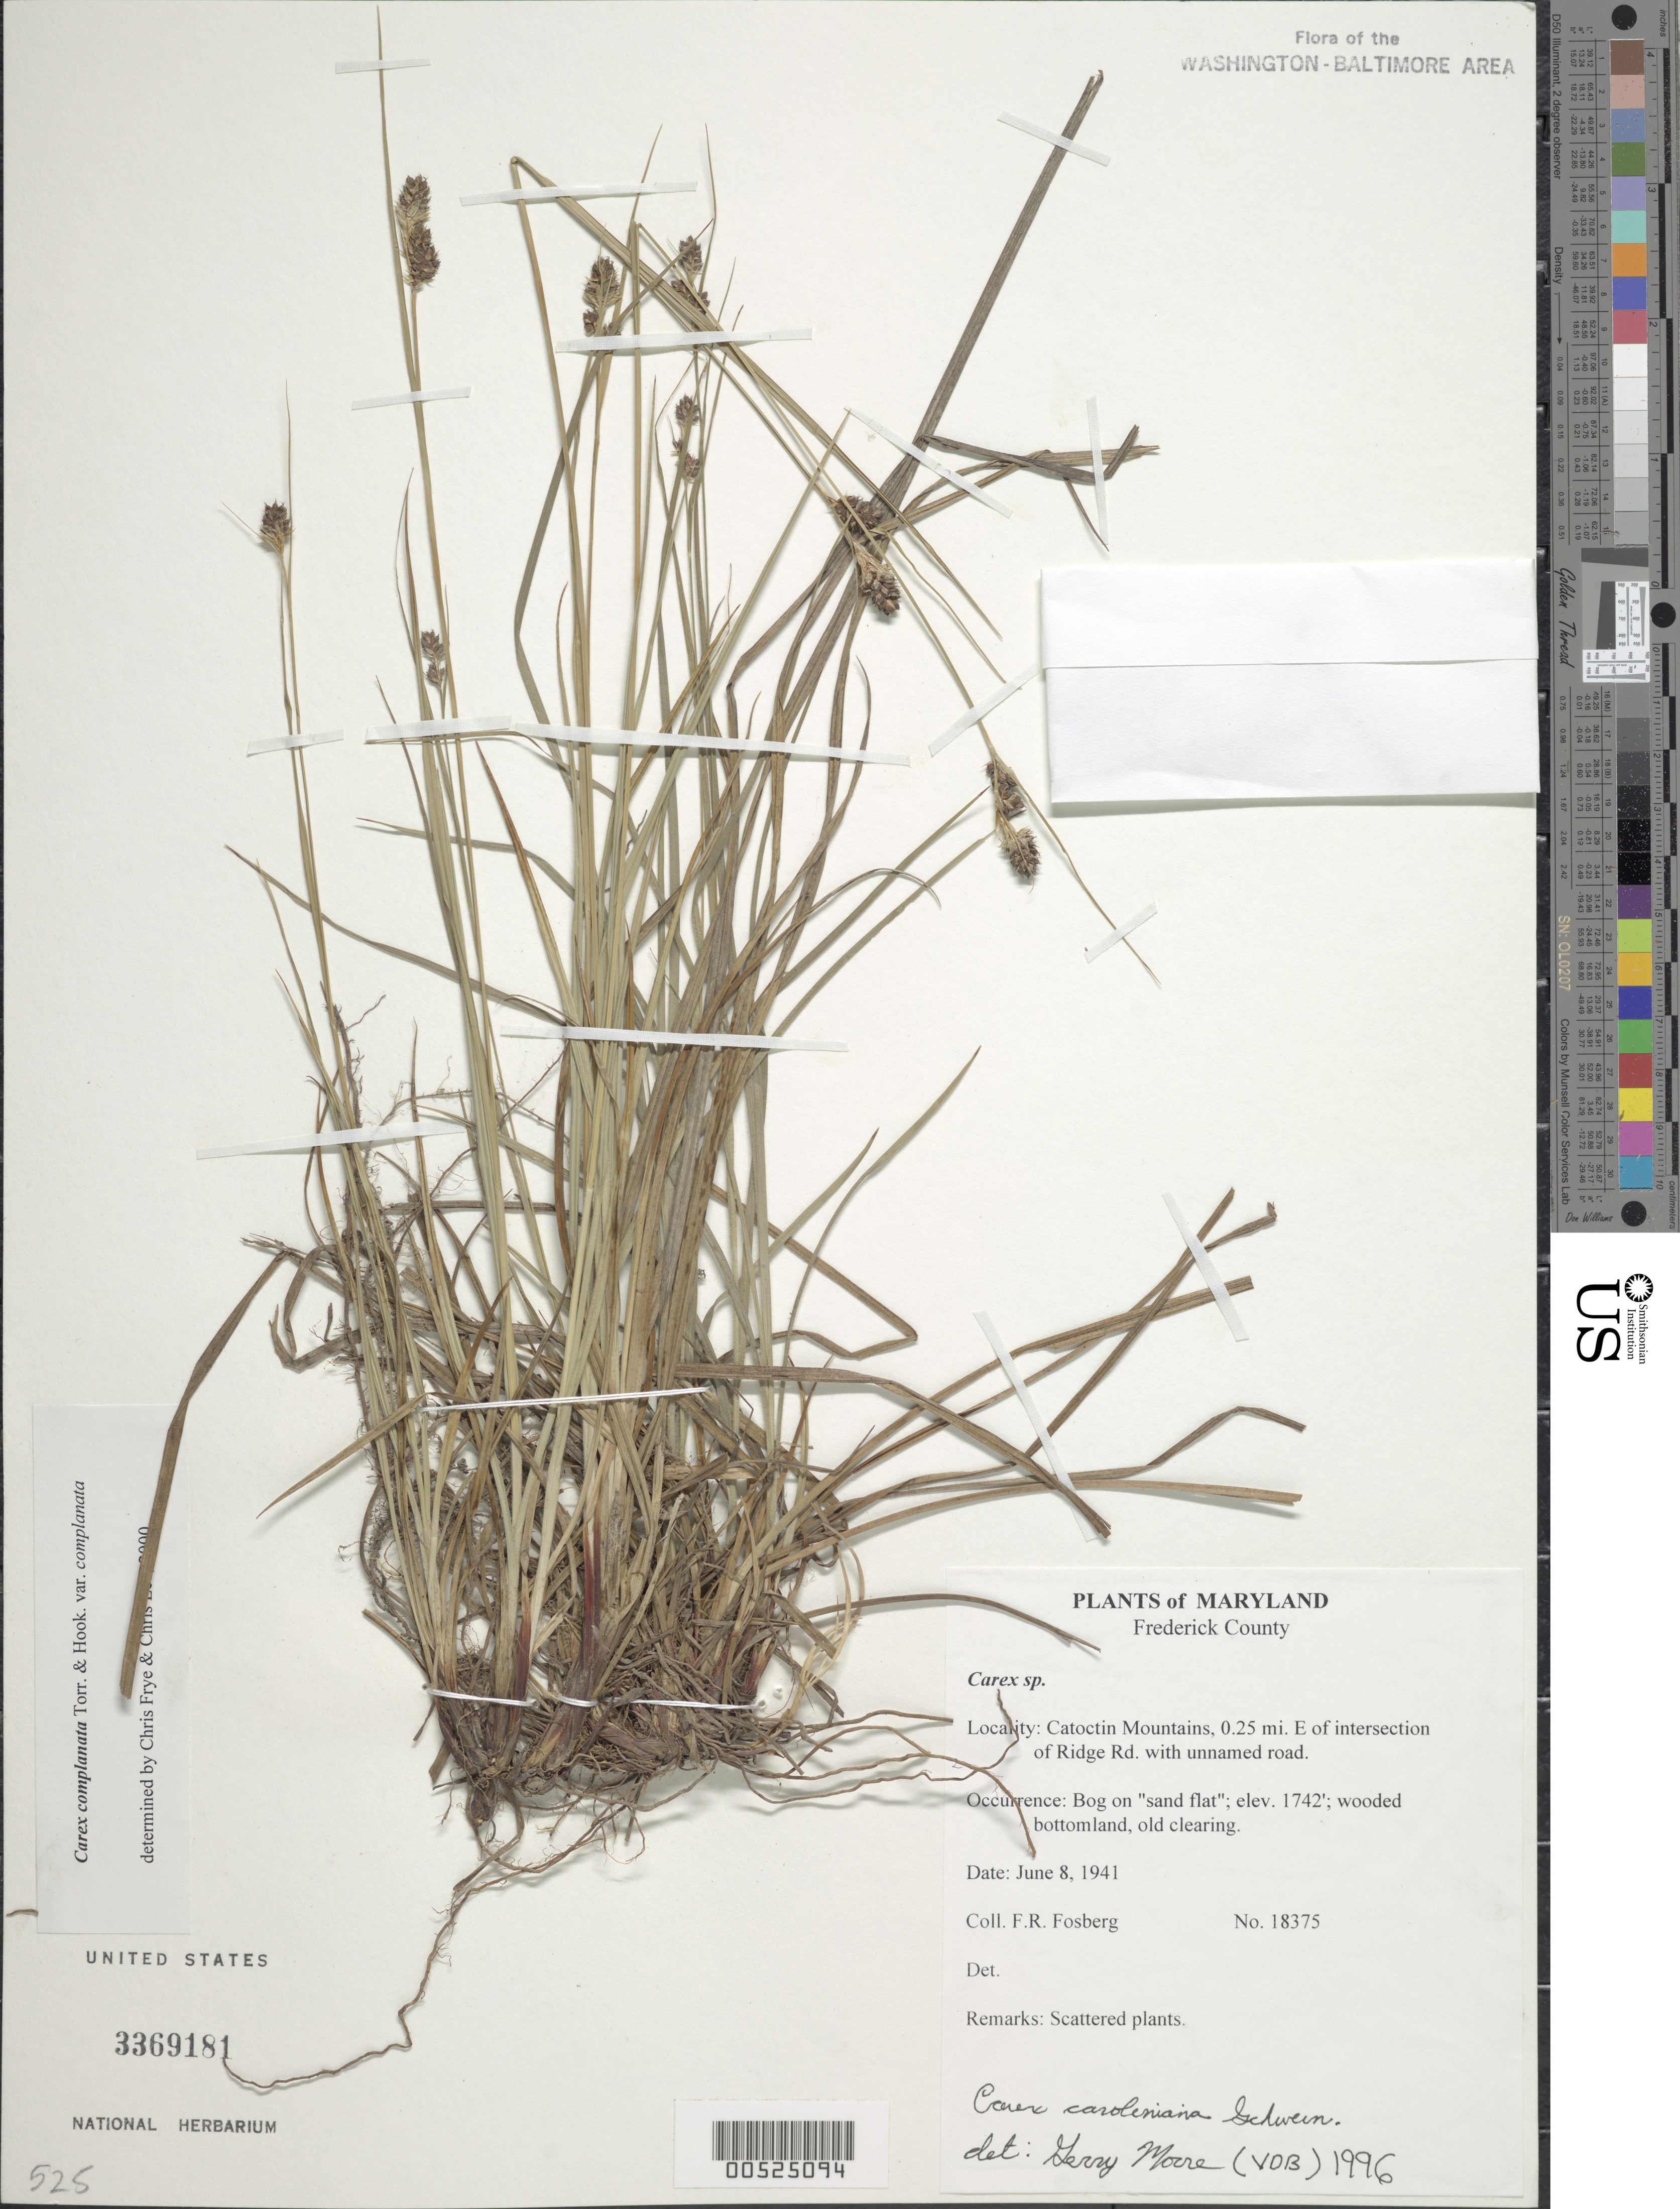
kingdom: Plantae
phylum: Tracheophyta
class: Liliopsida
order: Poales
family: Cyperaceae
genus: Carex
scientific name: Carex complanata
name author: Torr. & Hook.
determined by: Moore, G., (VDB), Vanderbilt University Herbarium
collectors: F. R. Fosberg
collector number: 18375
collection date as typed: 08 Jun 1941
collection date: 1941-06-08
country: United States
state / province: Maryland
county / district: Frederick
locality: Catoctin Mountains.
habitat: Wooded bottomland, old clearing.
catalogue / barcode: US 3369181